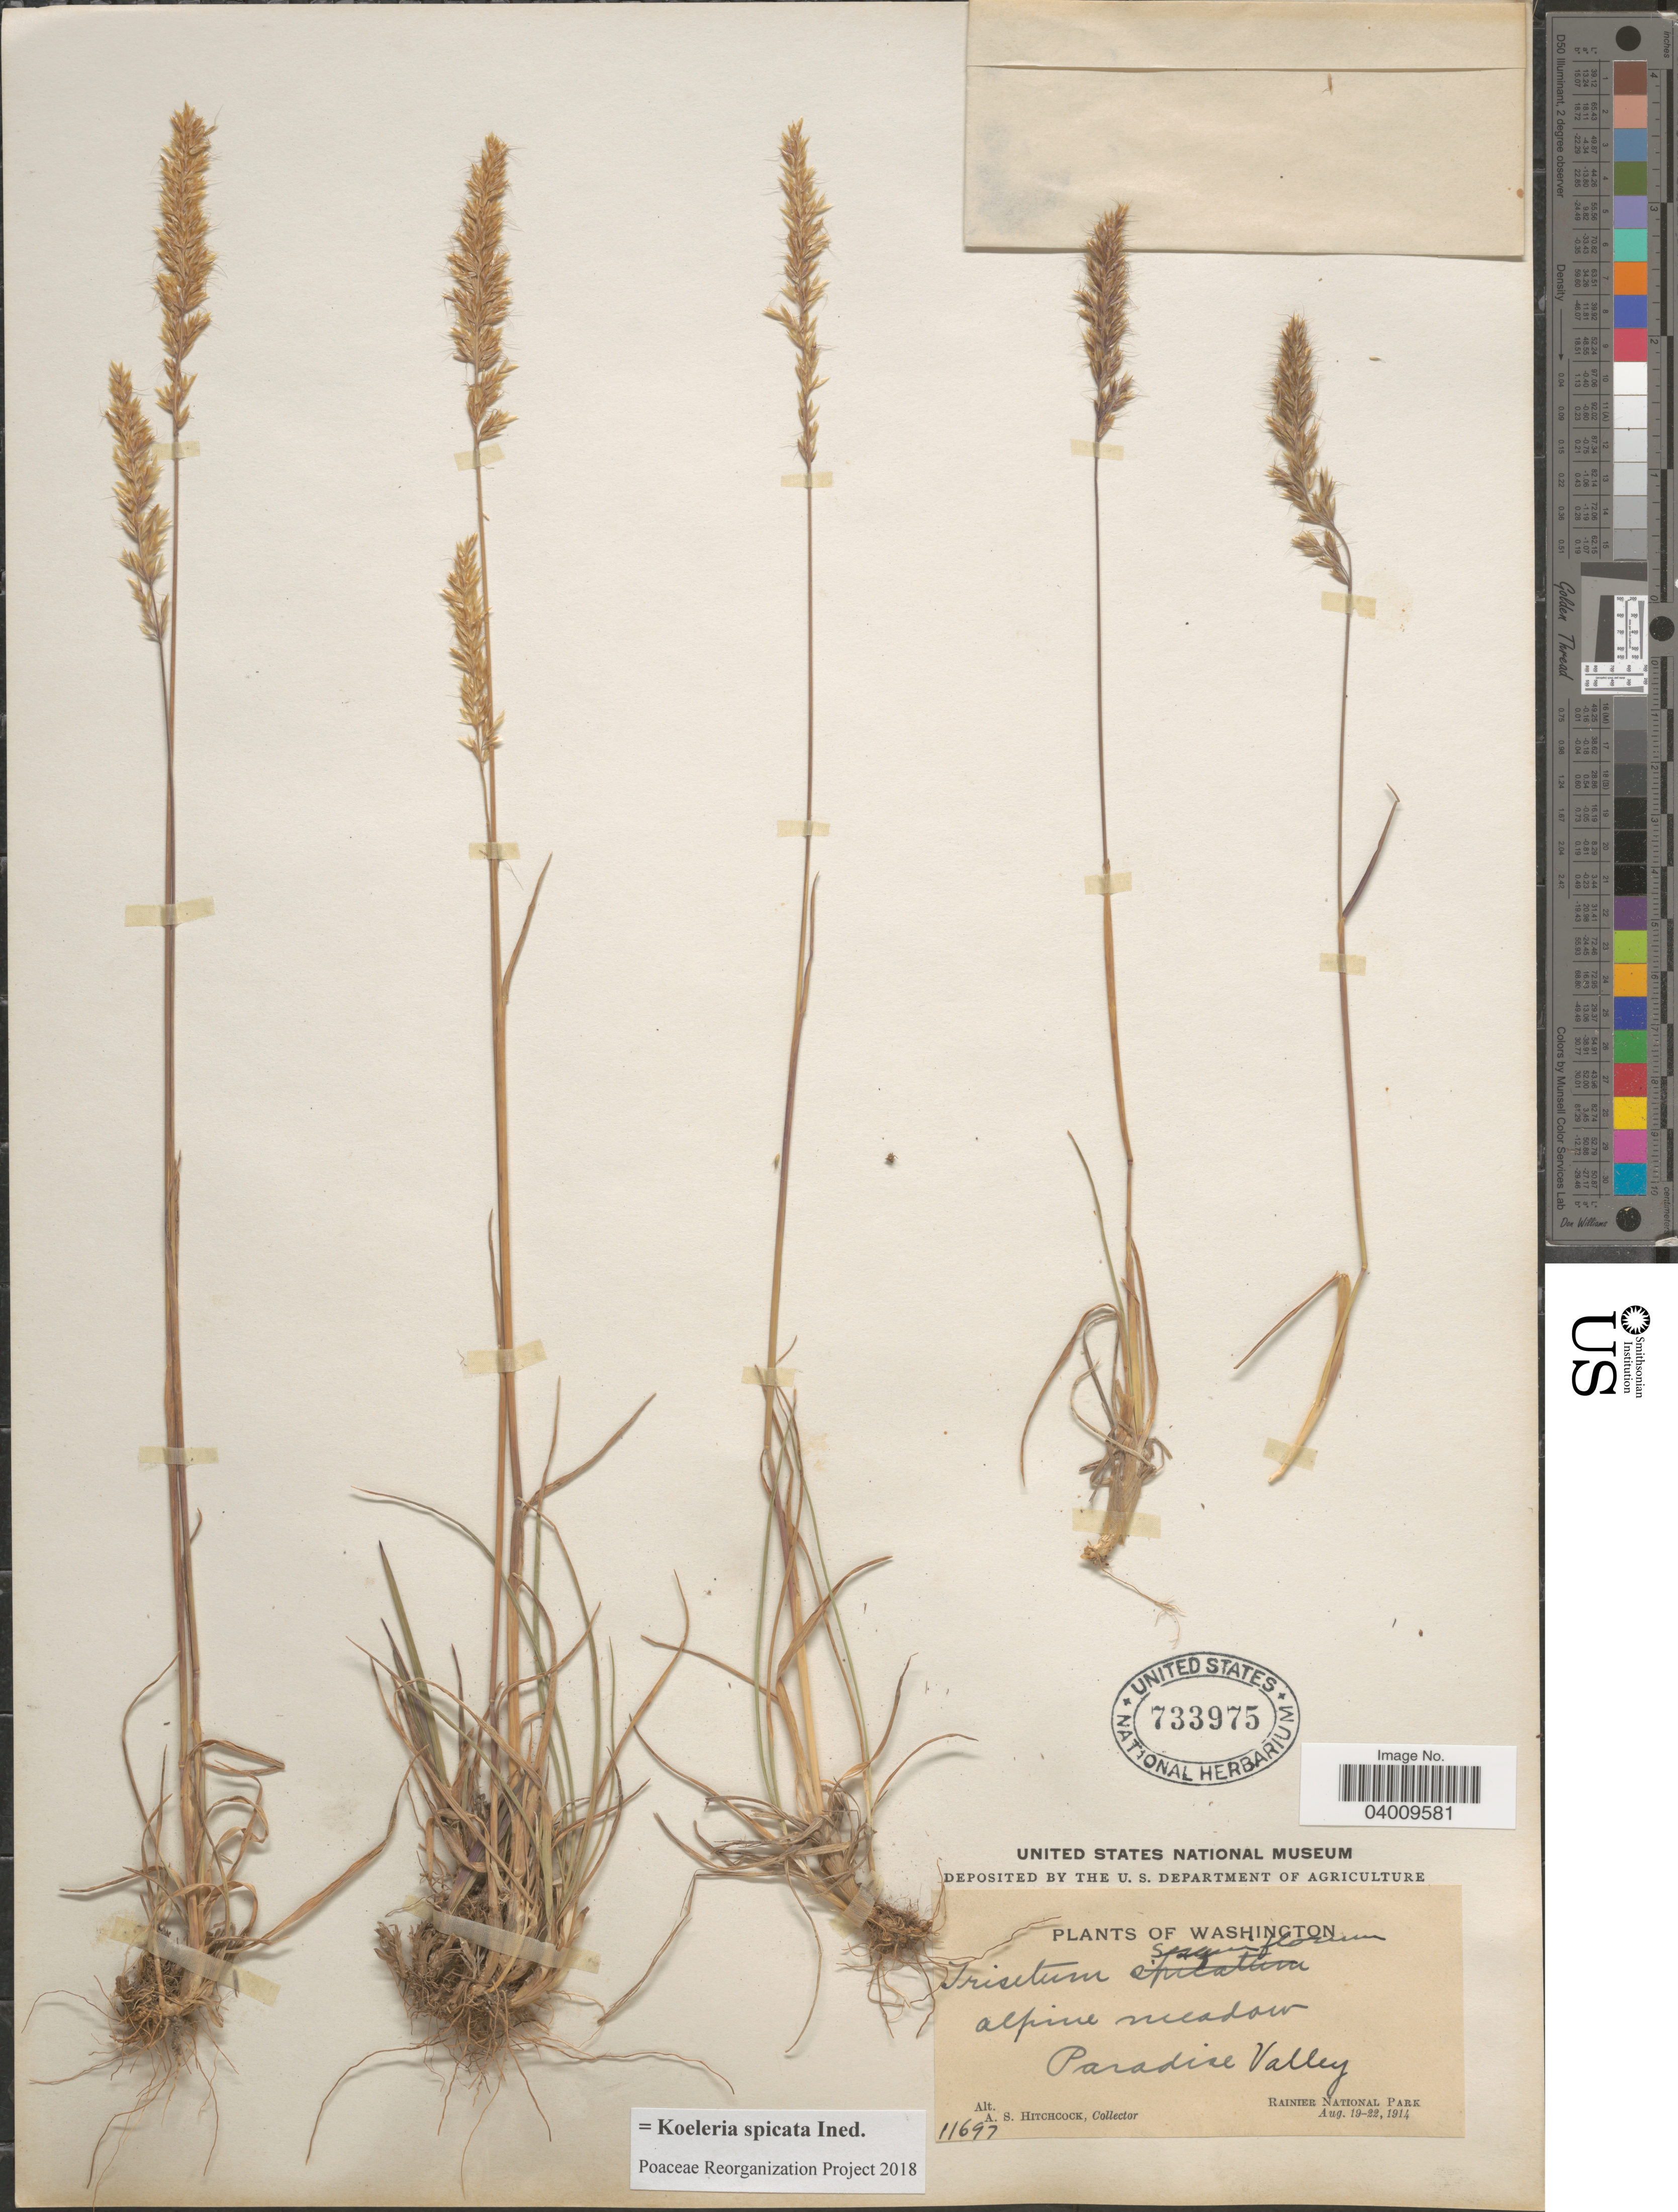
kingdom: Plantae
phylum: Tracheophyta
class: Liliopsida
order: Poales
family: Poaceae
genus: Koeleria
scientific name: Koeleria spicata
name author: (L.) Barberá et al.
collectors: A. S. Hitchcock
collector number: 11697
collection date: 1914-08-19/1914-08-22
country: United States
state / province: Washington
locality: Paradise Valley. Rainier National Park.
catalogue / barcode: US 733975